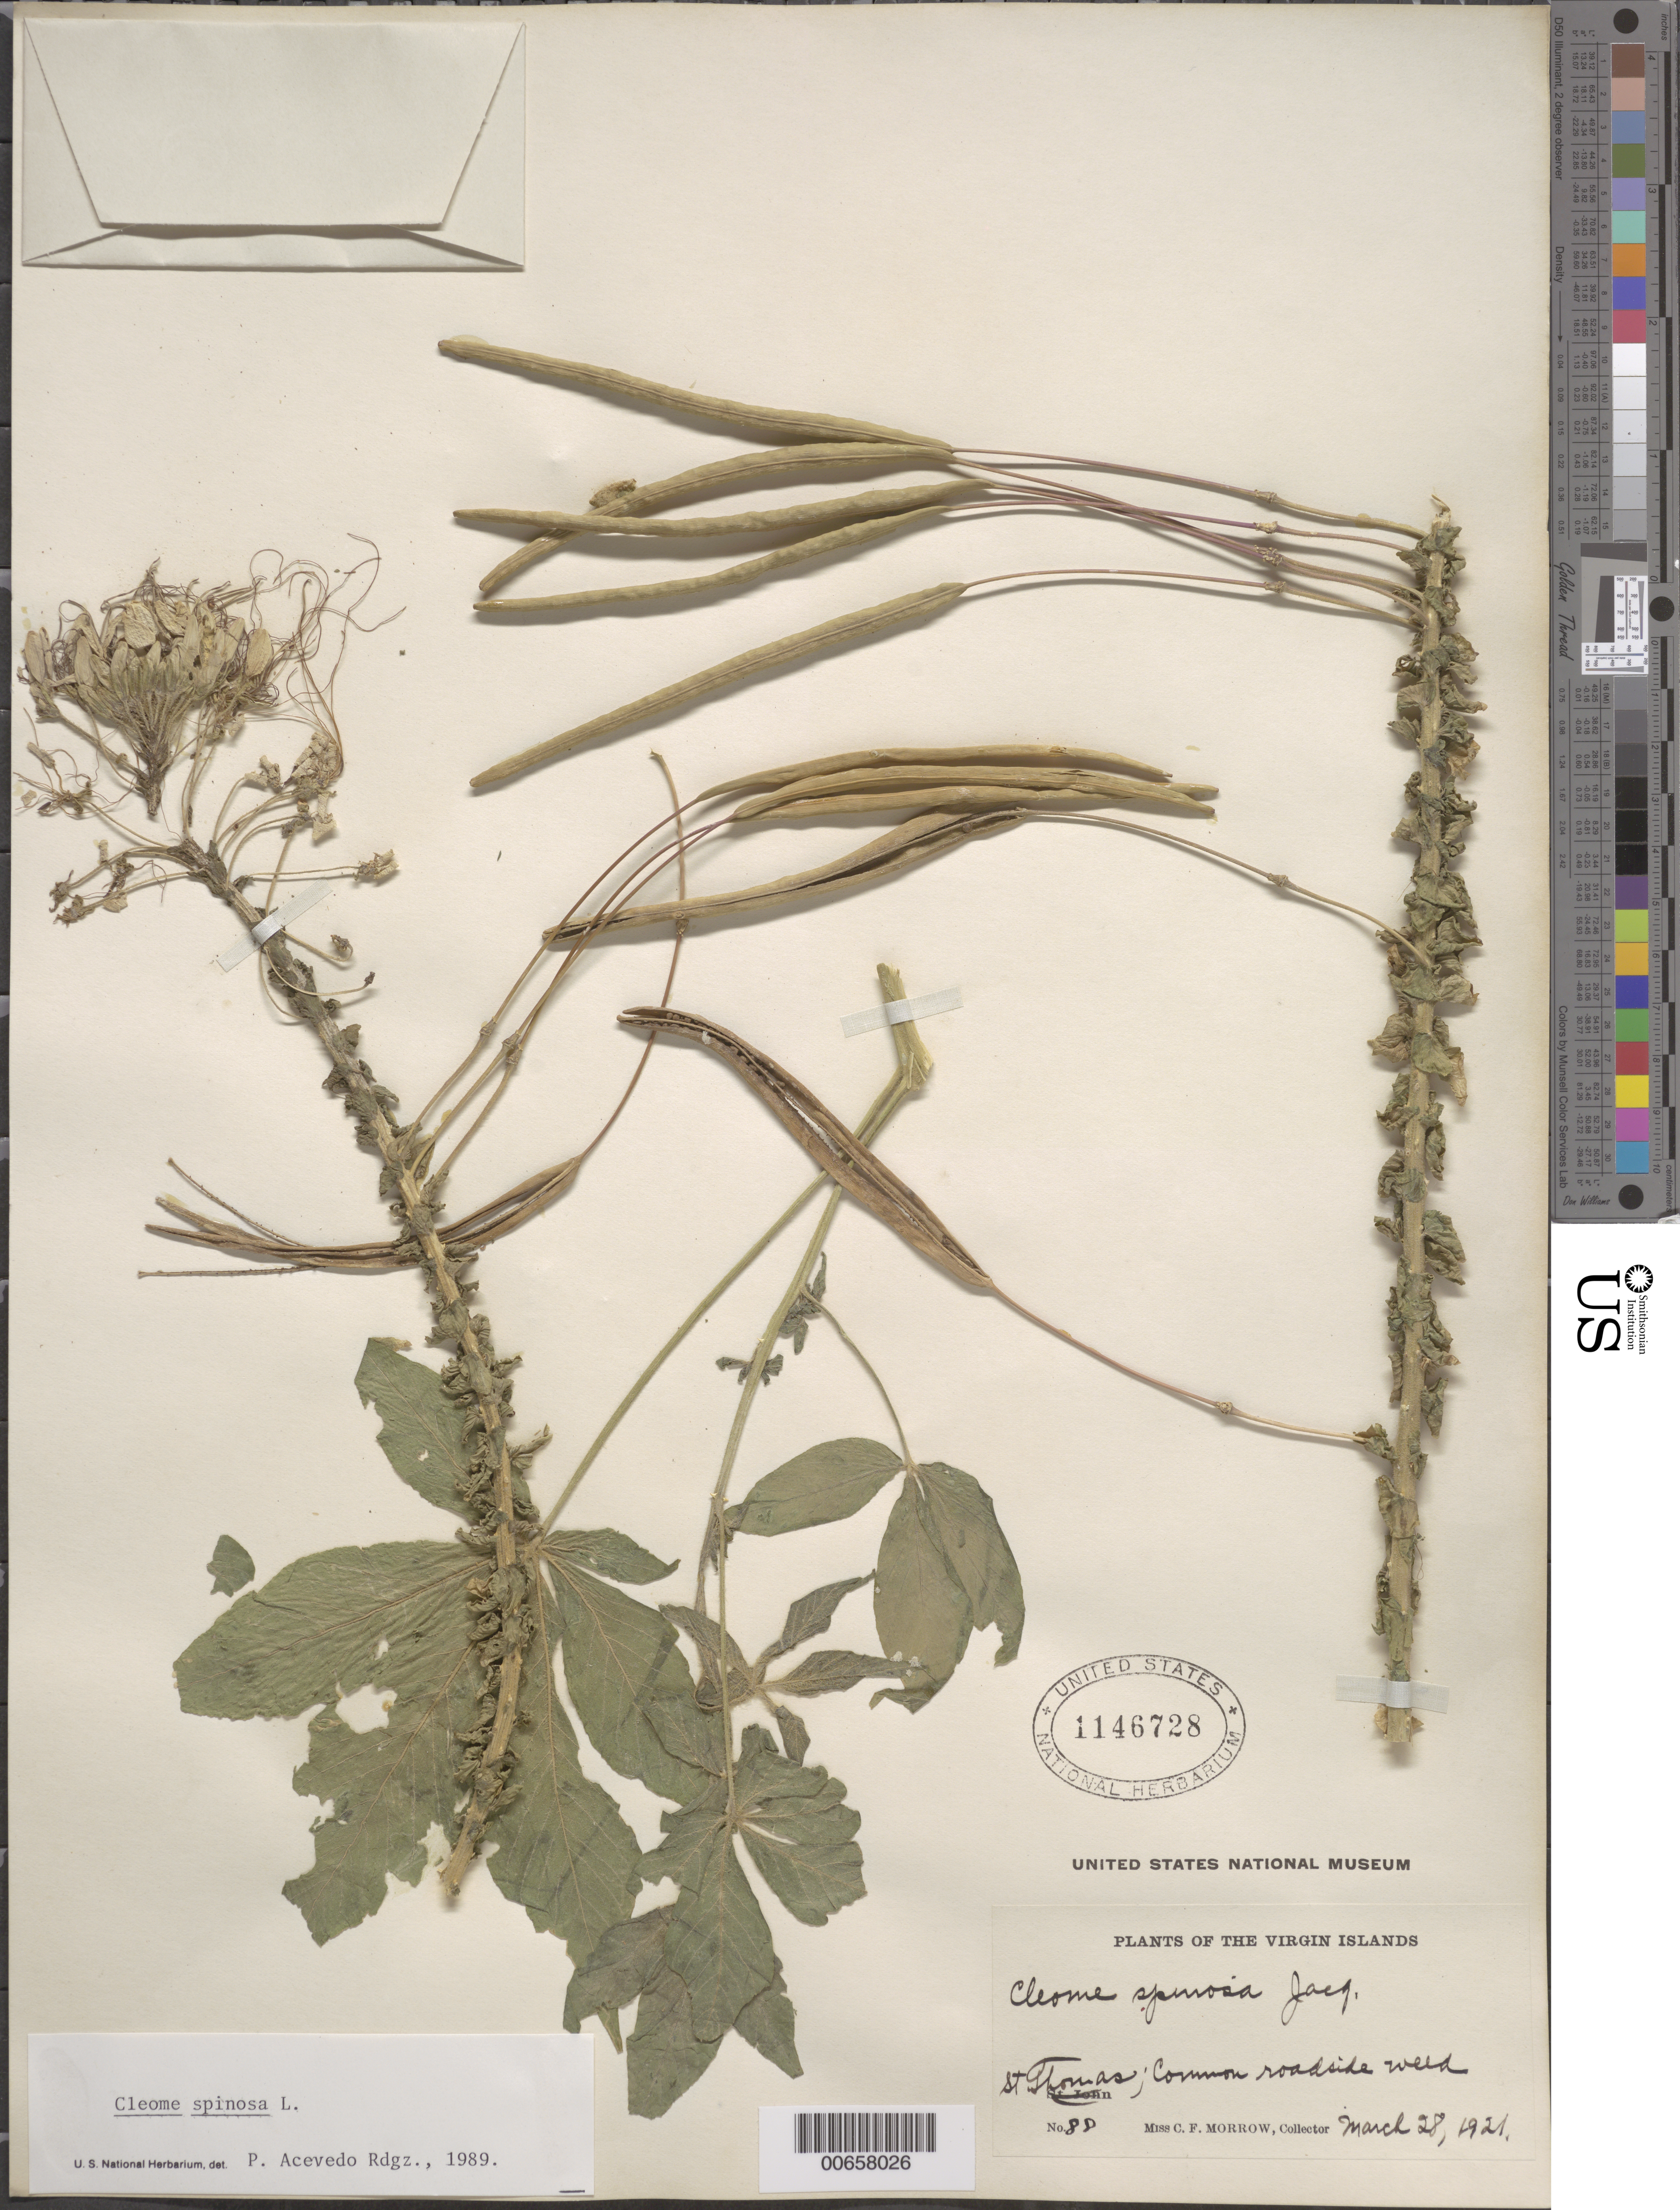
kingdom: Plantae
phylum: Tracheophyta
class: Magnoliopsida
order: Brassicales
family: Cleomaceae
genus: Tarenaya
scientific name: Tarenaya spinosa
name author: (Jacq.) Raf.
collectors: C. Morrow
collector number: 88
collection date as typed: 28 Mar 1921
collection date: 1921-03-28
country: U.S. Virgin Islands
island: St. Thomas Island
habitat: Roadside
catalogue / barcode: US 1146728